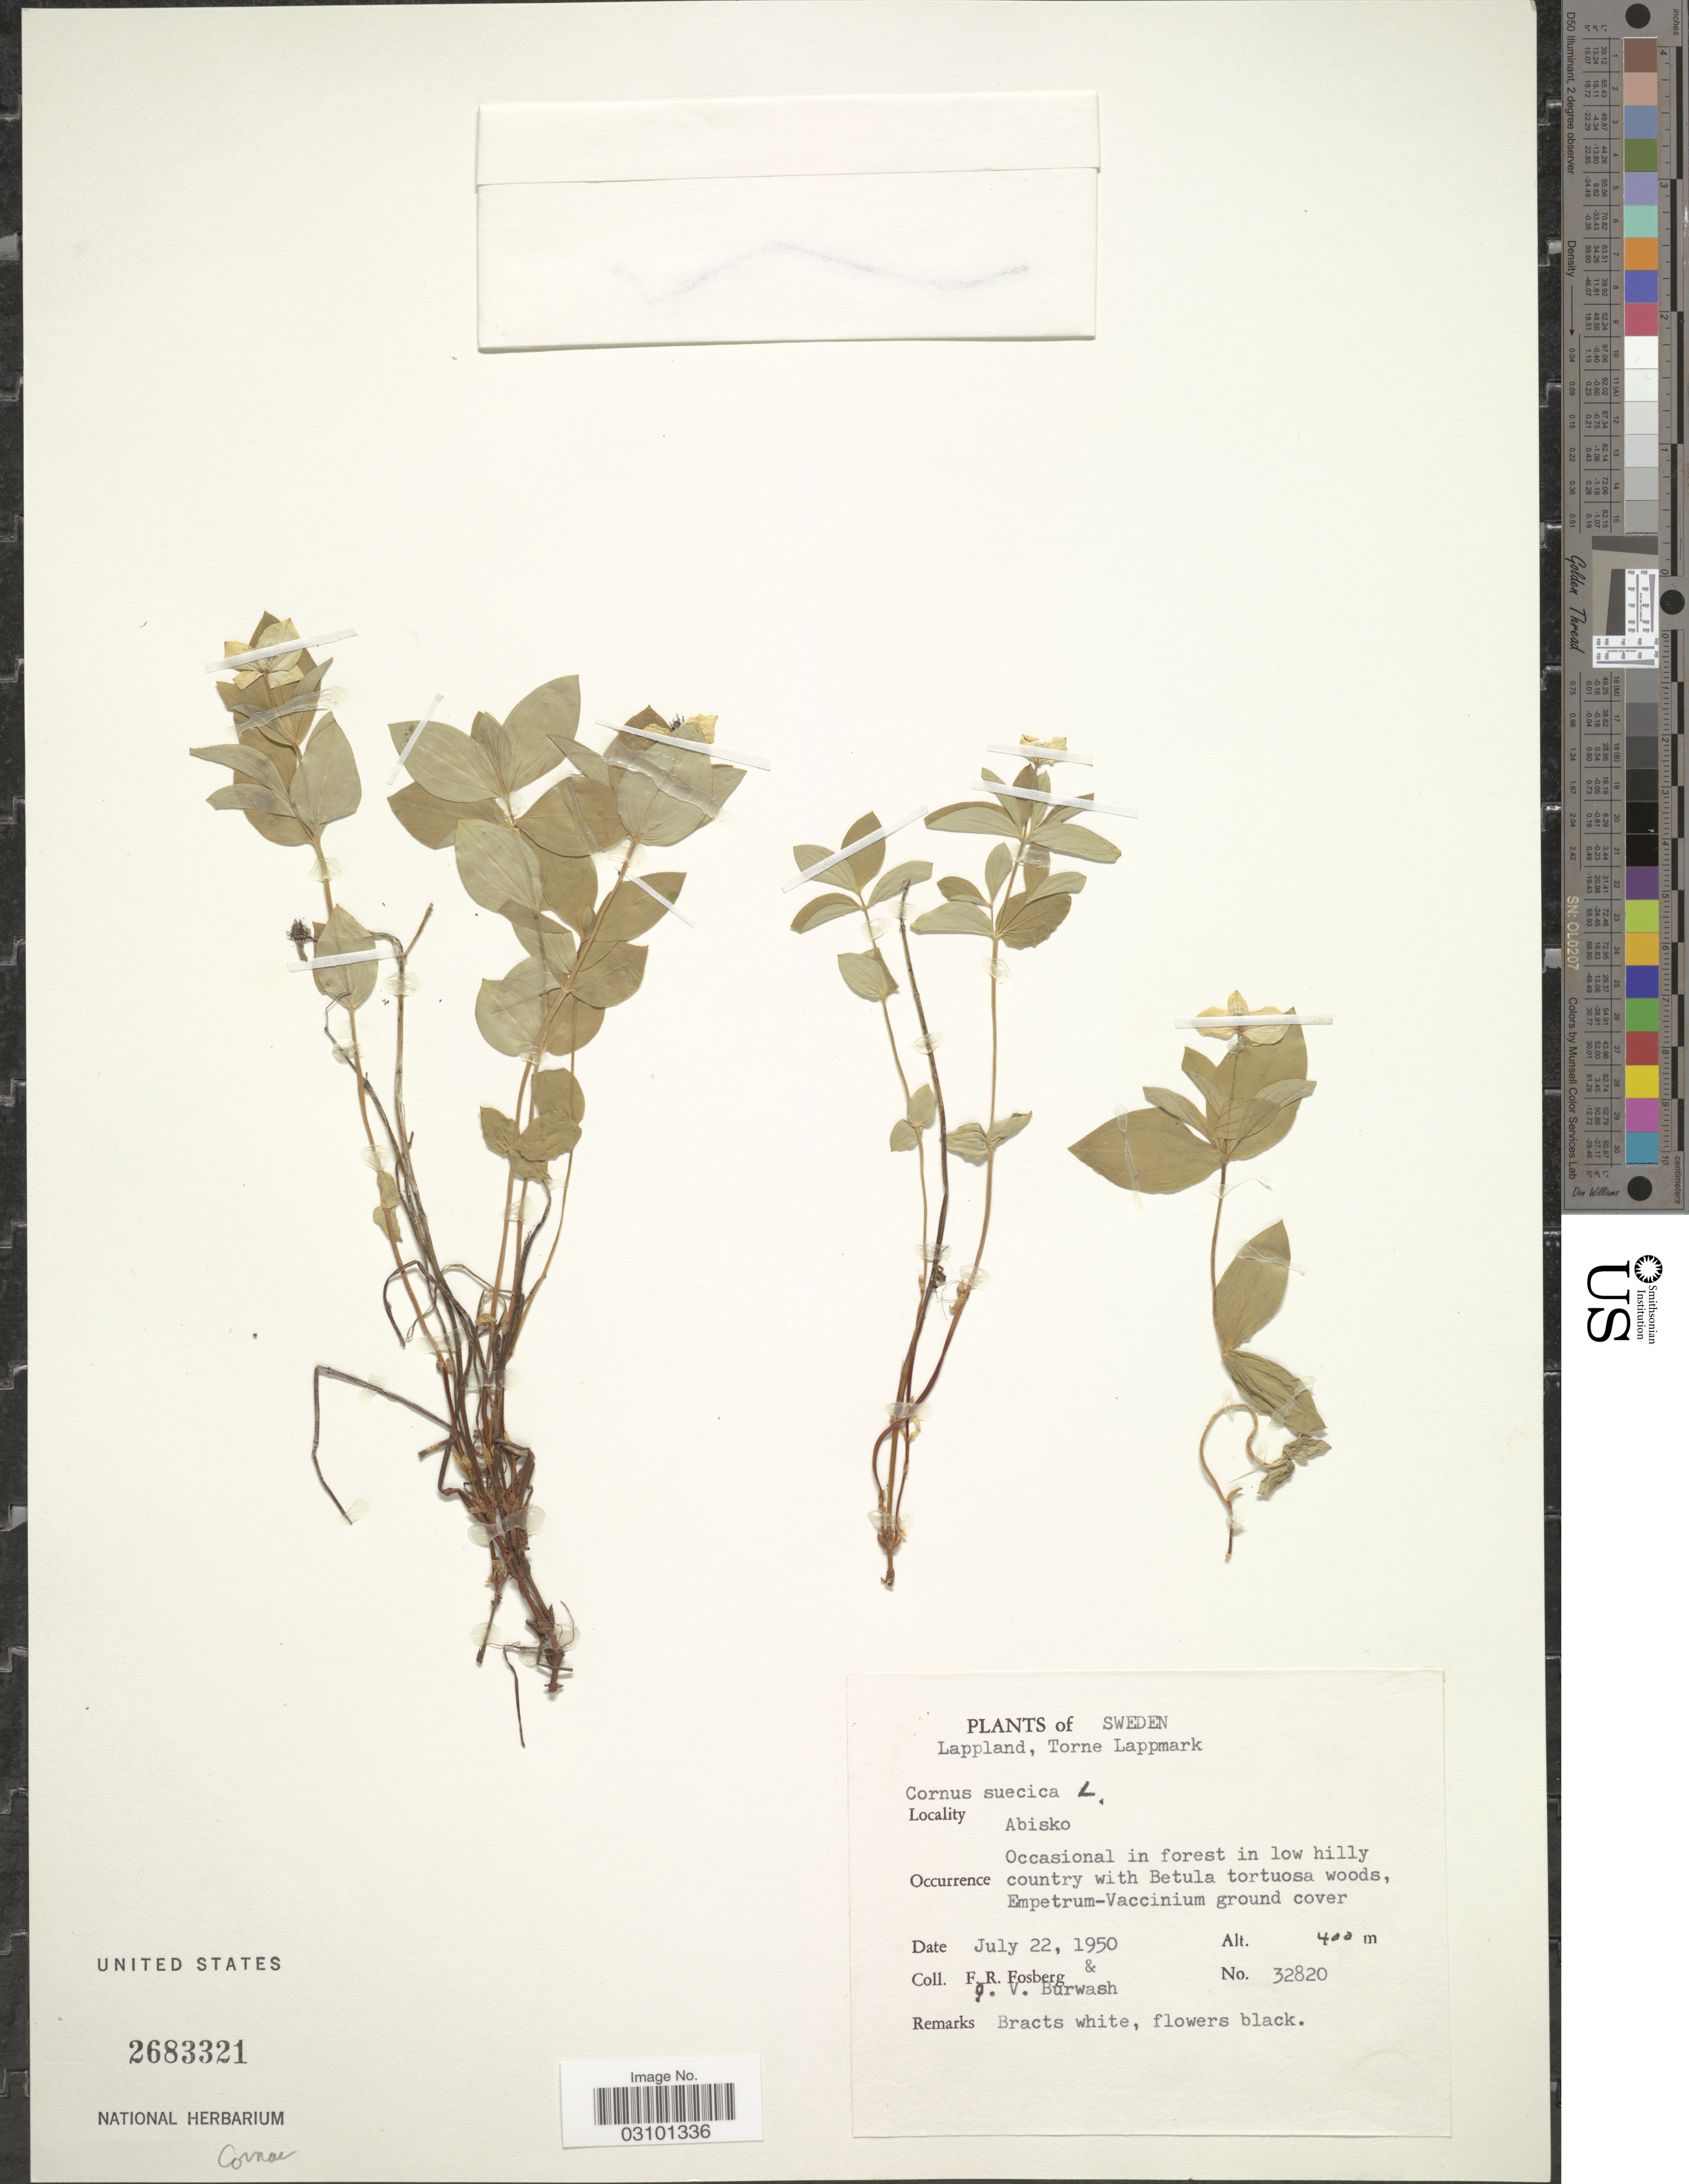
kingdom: Plantae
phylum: Tracheophyta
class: Magnoliopsida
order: Cornales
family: Cornaceae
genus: Cornus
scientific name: Cornus suecica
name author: L.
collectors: F. R. Fosberg & J. Burwash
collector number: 32820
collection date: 1950-07-22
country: Sweden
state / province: Norrbotten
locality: Lappland, Torne Lappmark. Abisko.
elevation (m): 400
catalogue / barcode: US 2683321